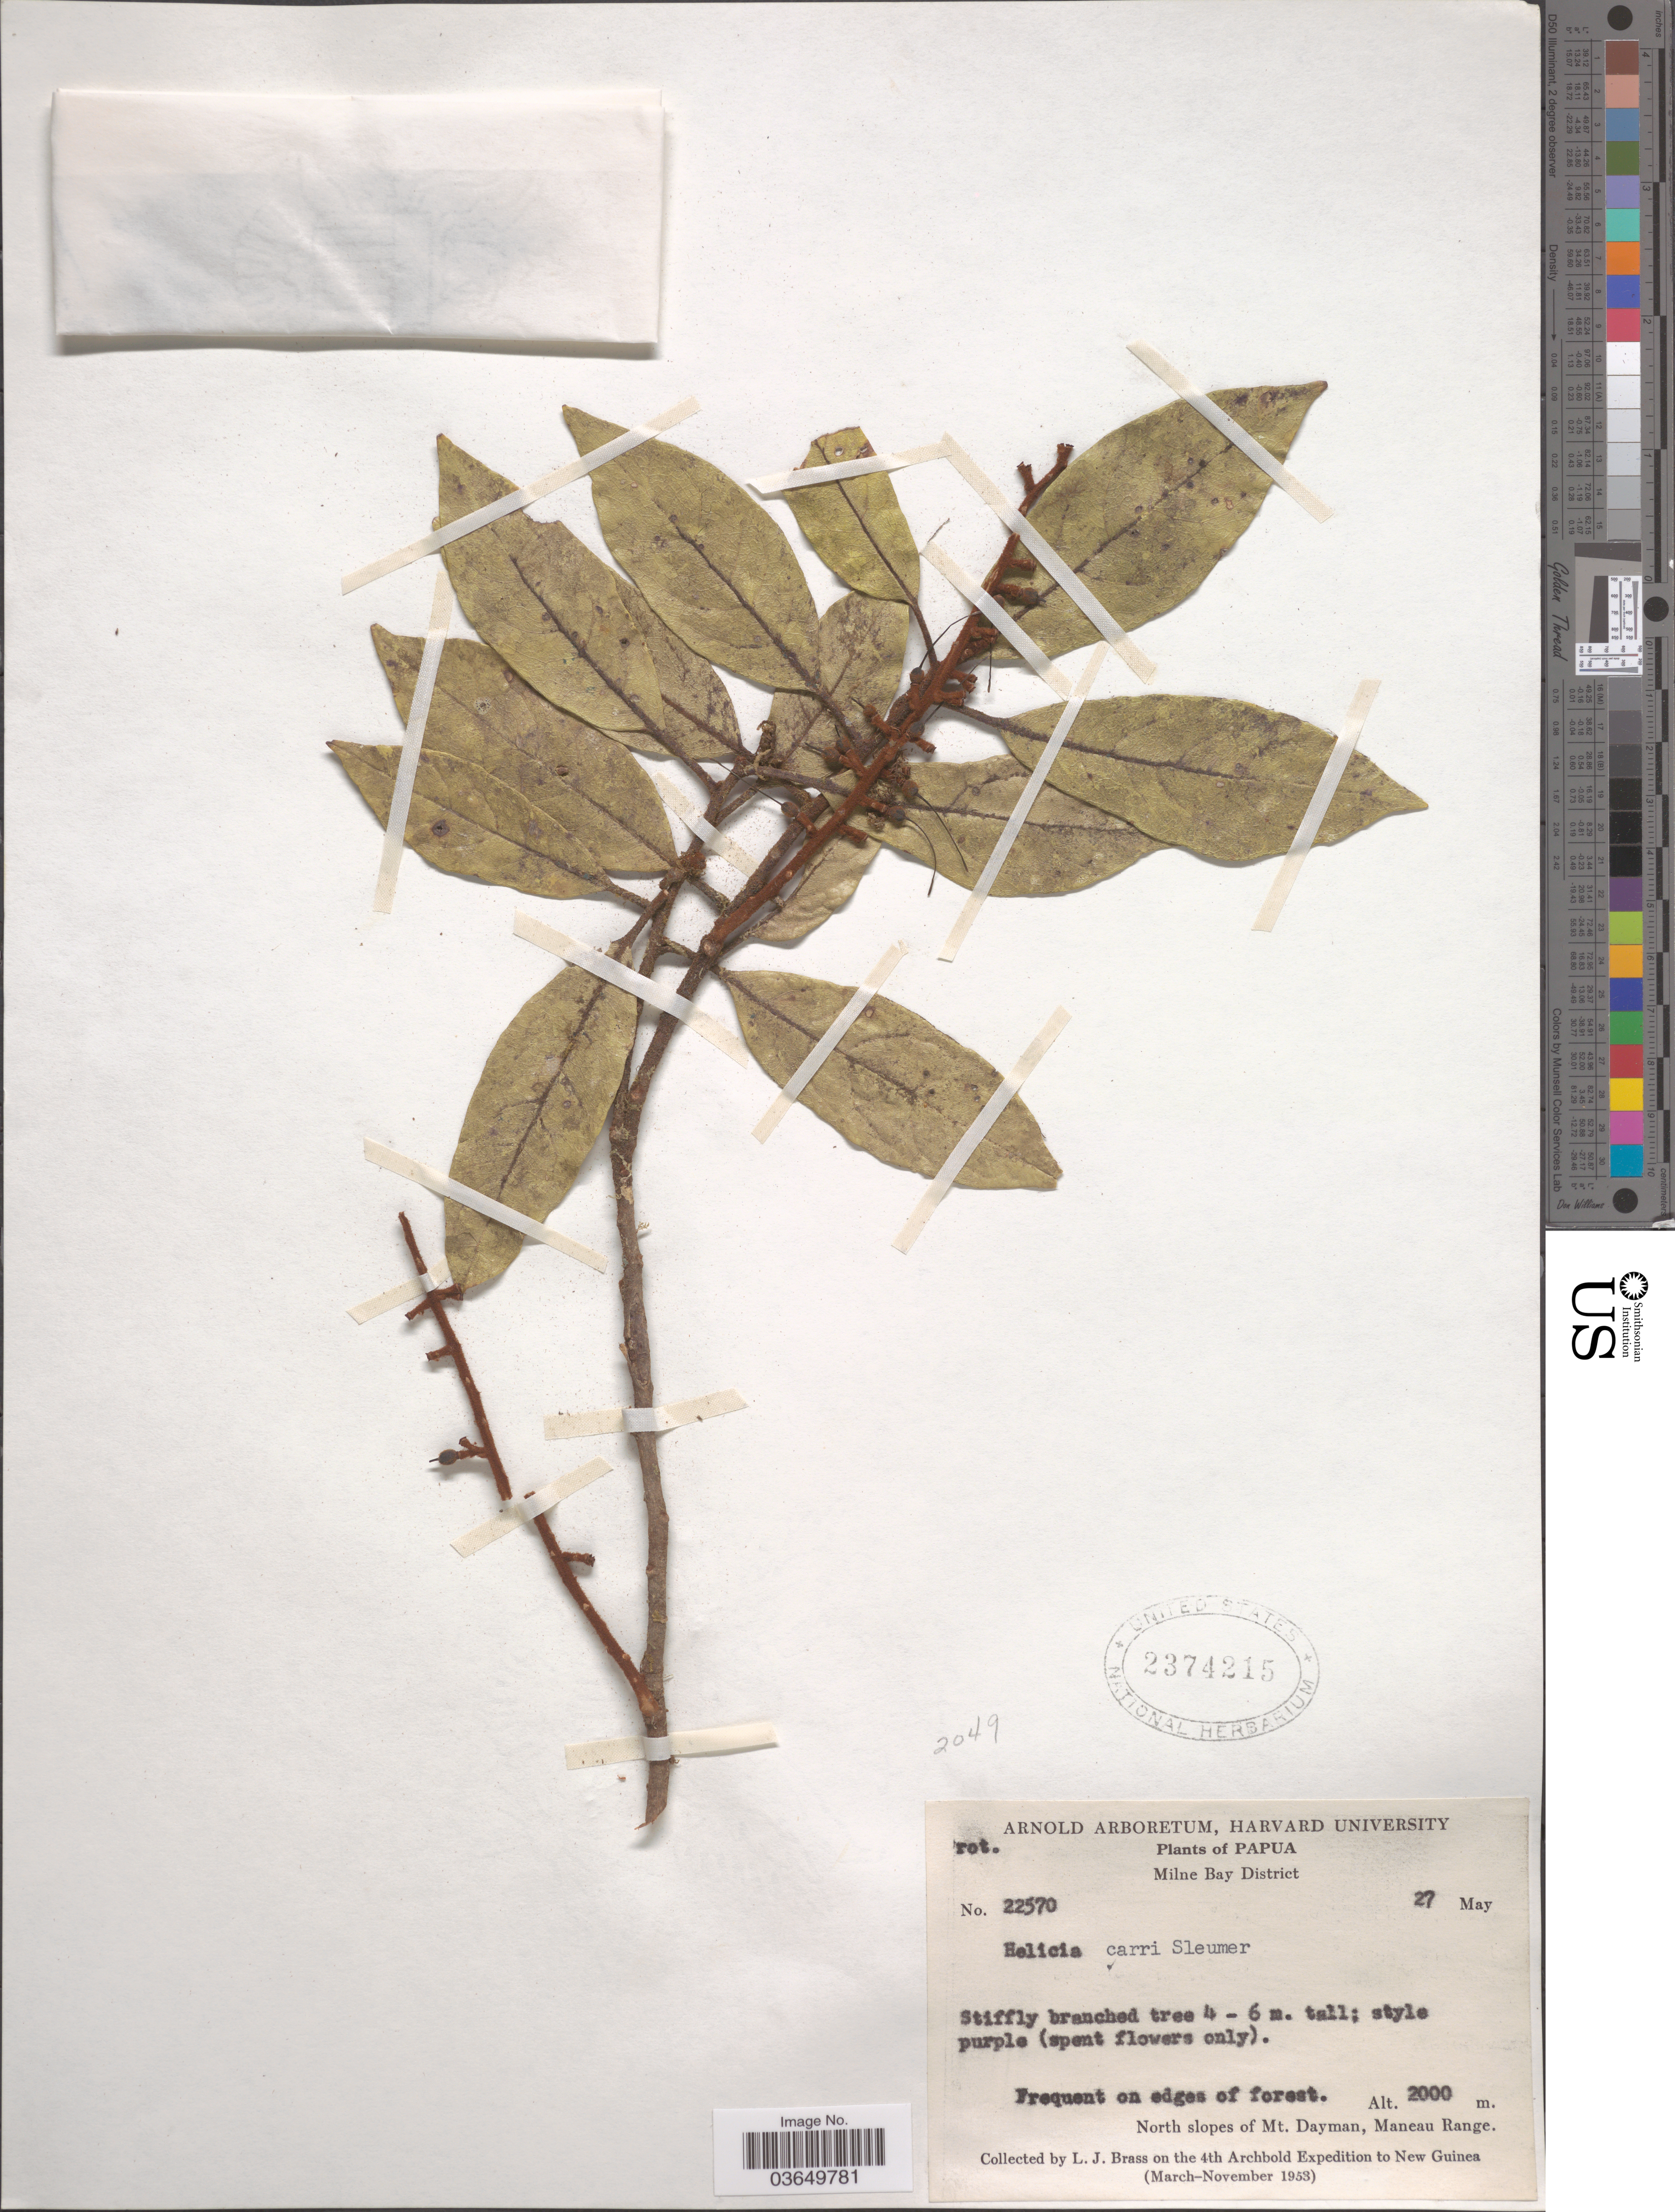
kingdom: Plantae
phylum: Tracheophyta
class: Magnoliopsida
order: Proteales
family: Proteaceae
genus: Helicia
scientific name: Helicia carrii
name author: Sleumer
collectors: L. J. Brass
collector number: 22570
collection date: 1953-05-27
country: Papua New Guinea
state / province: Milne Bay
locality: Papua. Milne Bay District. North slopes of Mt. Dayman, Maneau Range. New Guinea.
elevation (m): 2000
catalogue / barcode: US 2374215